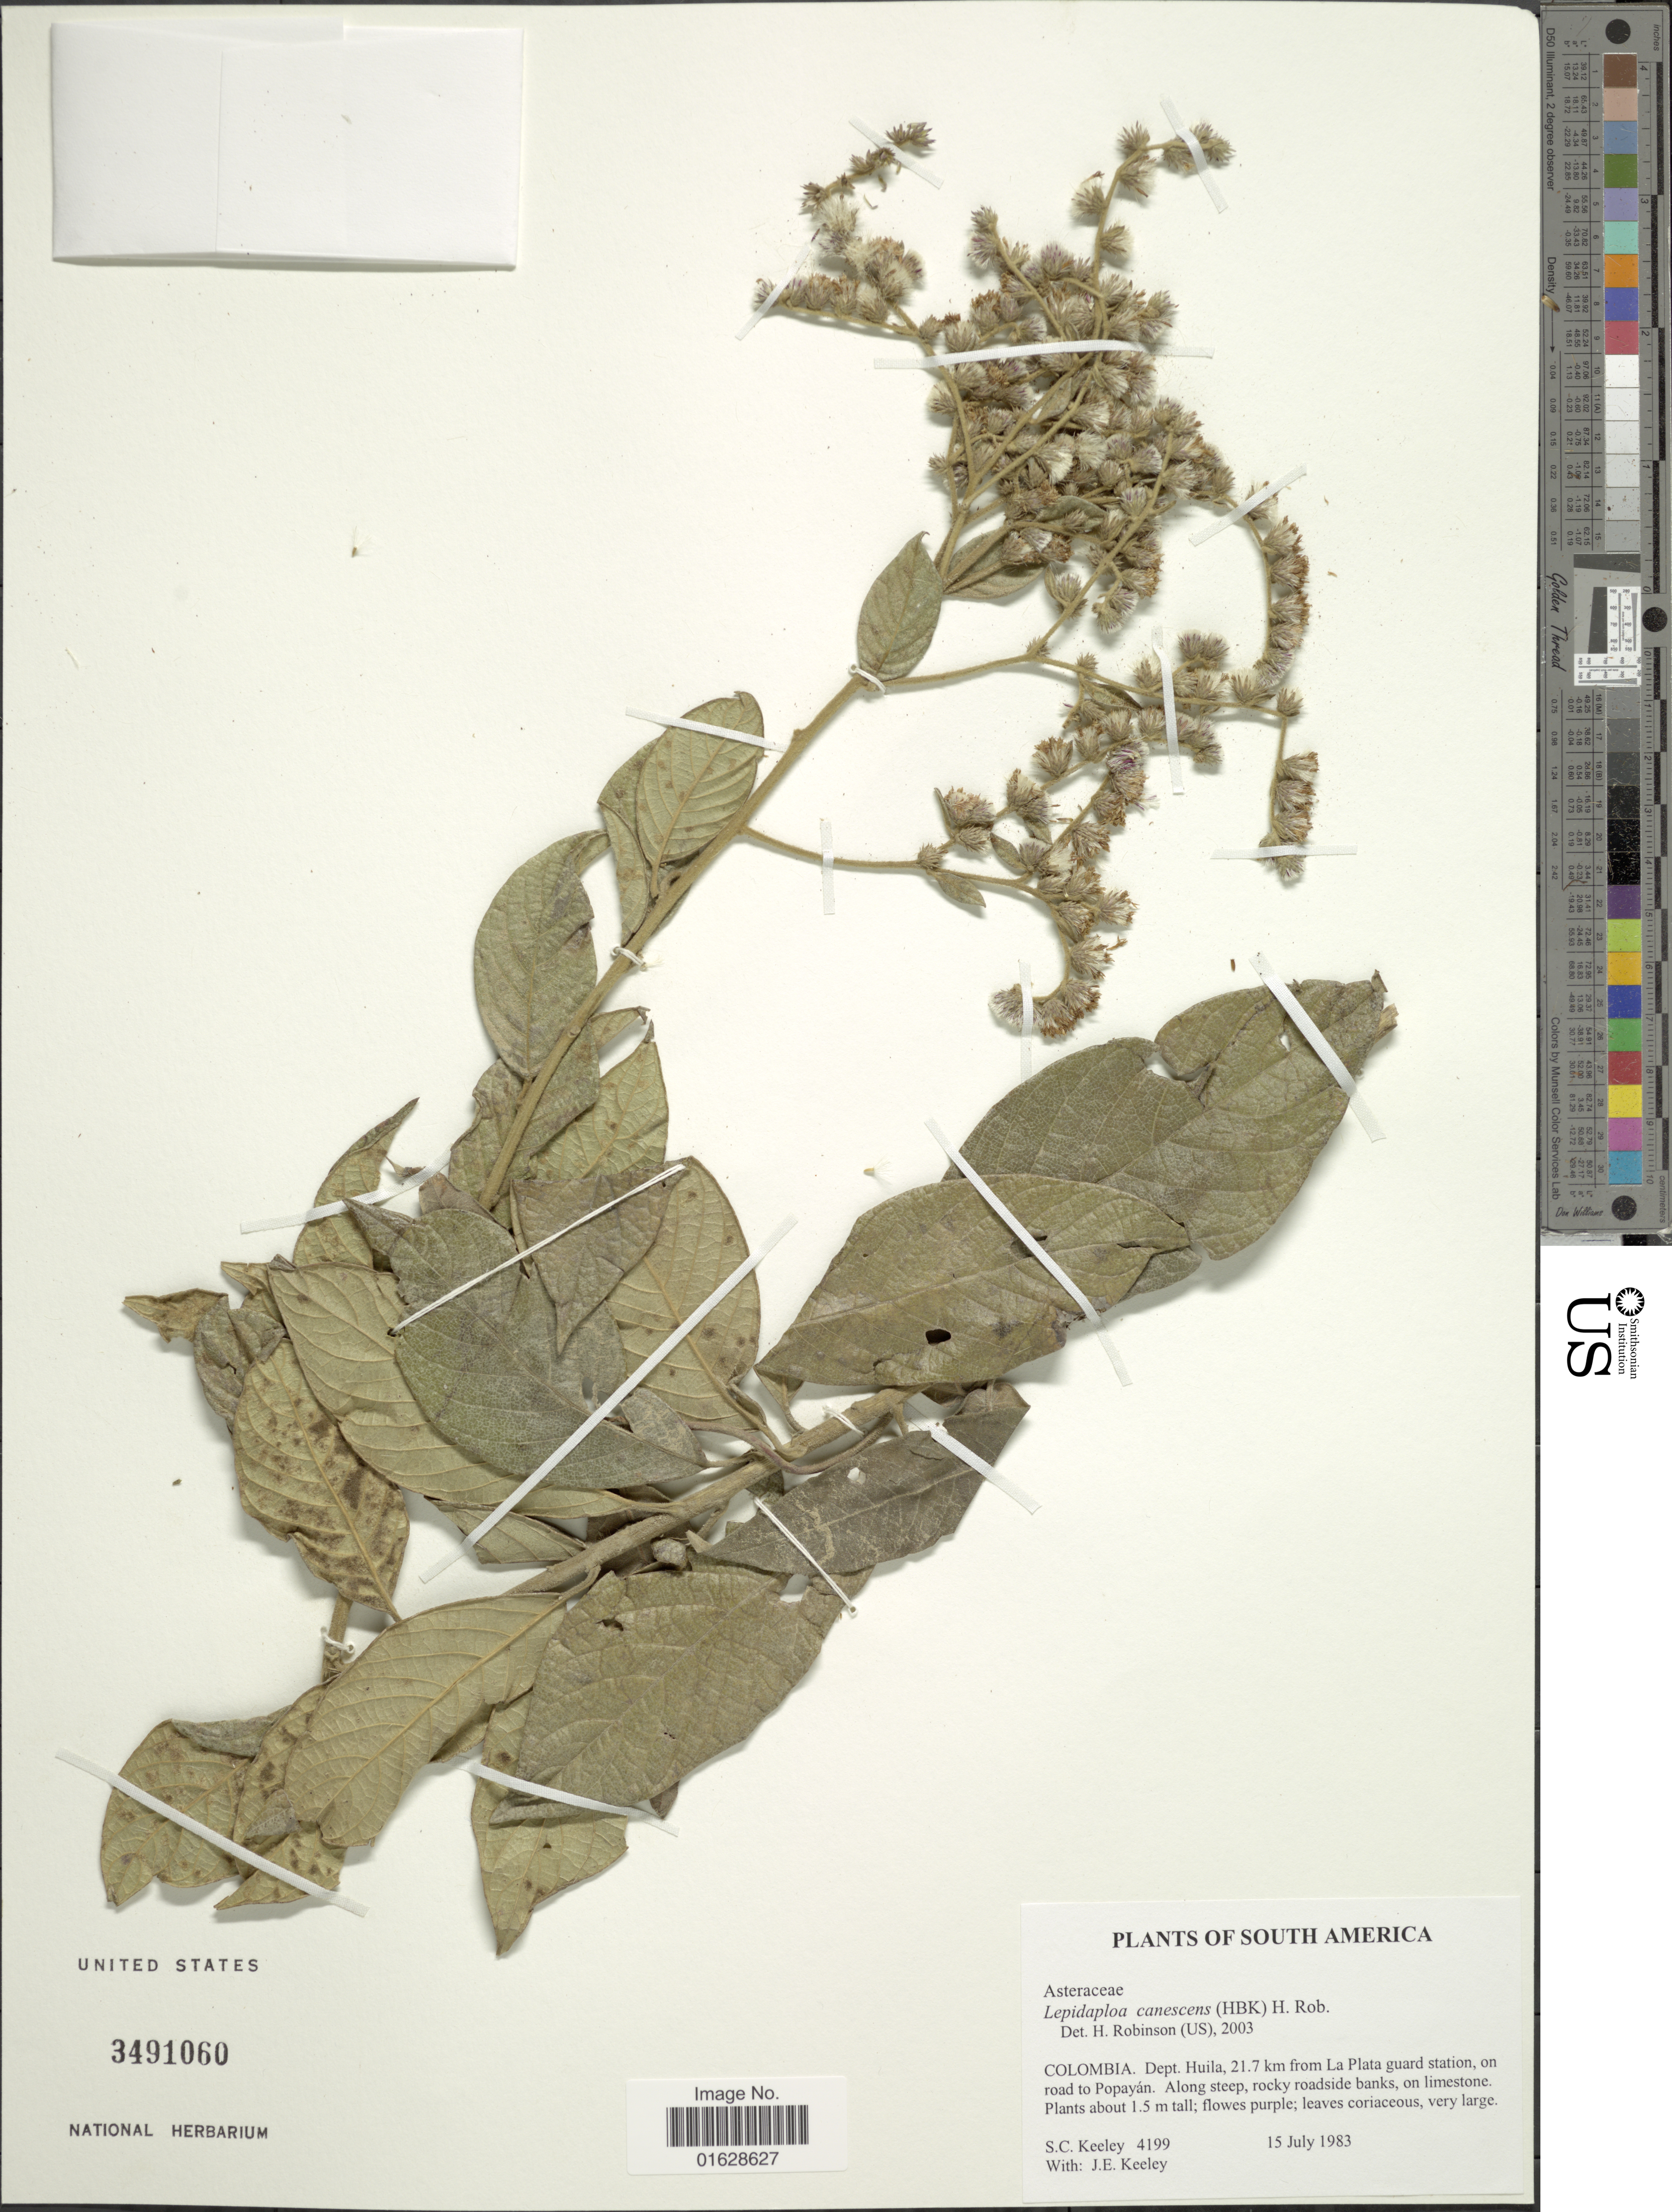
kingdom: Plantae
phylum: Tracheophyta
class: Magnoliopsida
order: Asterales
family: Asteraceae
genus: Lepidaploa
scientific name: Lepidaploa canescens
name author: (Kunth) H. Rob.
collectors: S. C. Keeley & J. E. Keeley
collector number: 4199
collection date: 1983-07-15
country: Colombia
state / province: Huila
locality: Colombia. Dept. Huila, 21.7 km from La Plata guard station, on road to Popayan. Along steep, rocky roadside banks, on limestone.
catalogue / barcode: US 3491060